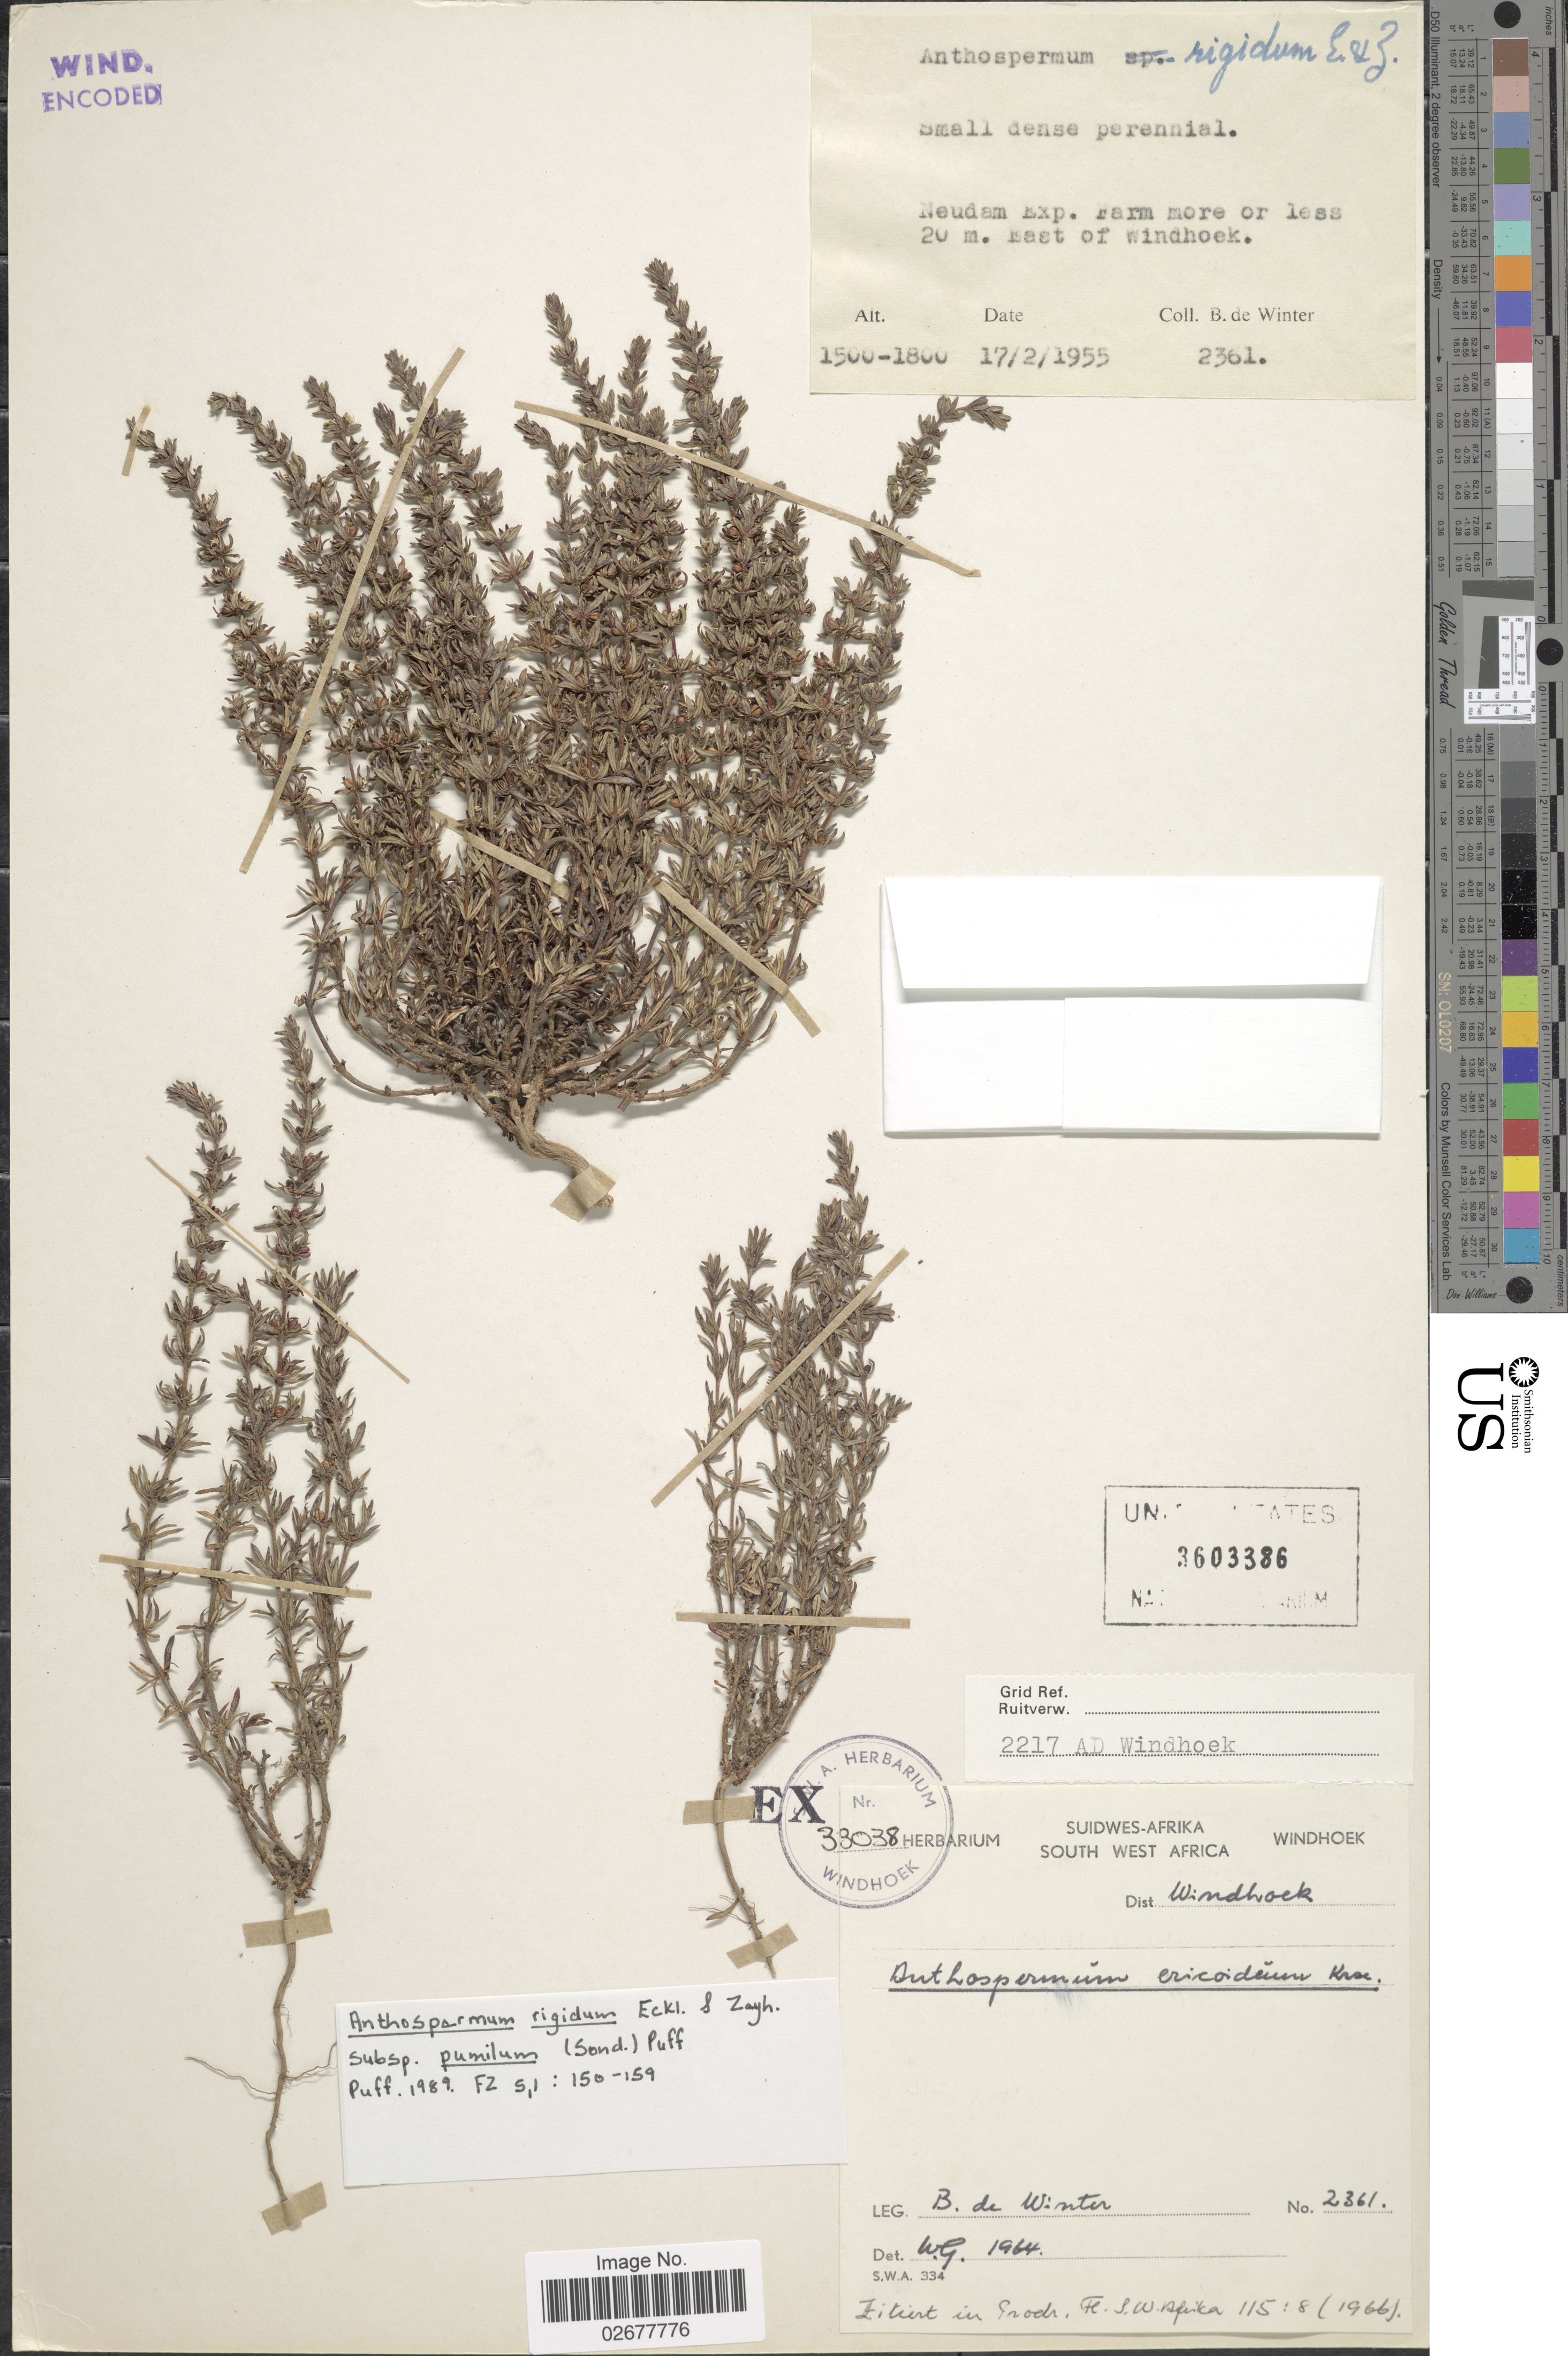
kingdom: Plantae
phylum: Tracheophyta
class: Magnoliopsida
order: Gentianales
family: Rubiaceae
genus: Anthospermum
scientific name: Anthospermum pumilum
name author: Sond.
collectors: B. de Winter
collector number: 2361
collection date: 1955-02-17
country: Namibia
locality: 20 m. East of Windhoek.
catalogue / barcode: US 3603386